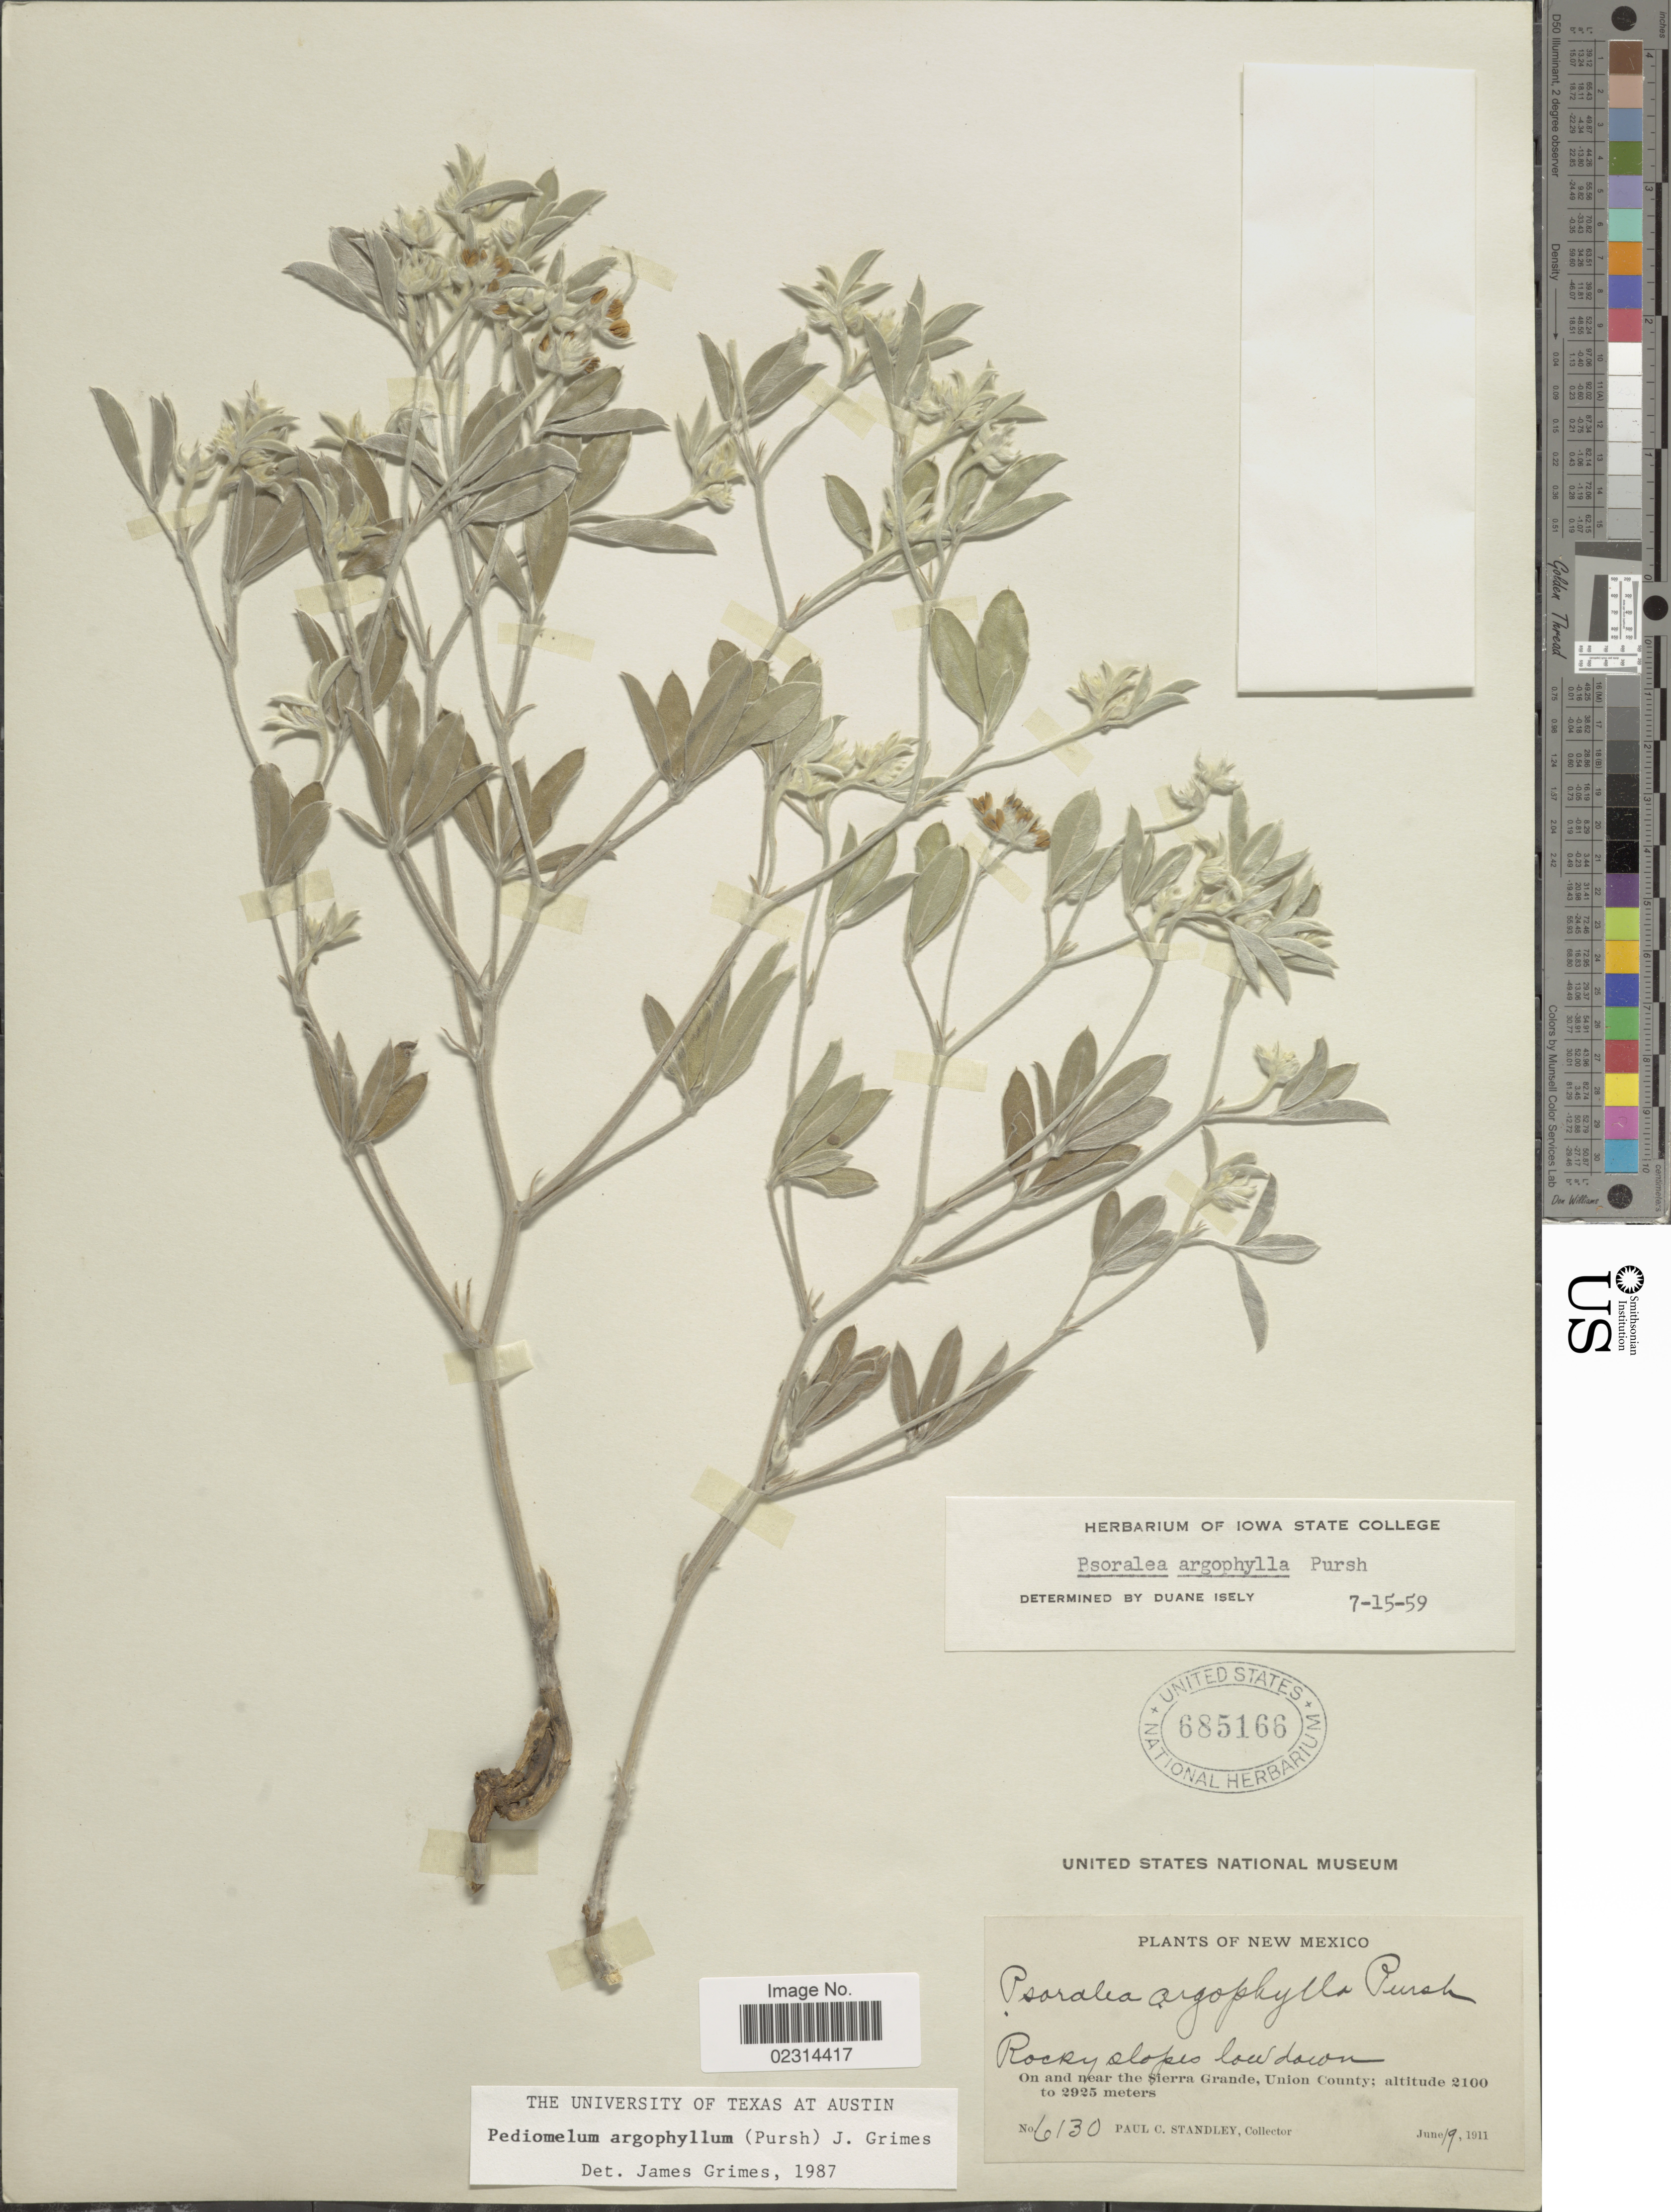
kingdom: Plantae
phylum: Tracheophyta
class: Magnoliopsida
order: Fabales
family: Fabaceae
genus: Pediomelum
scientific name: Pediomelum argophyllum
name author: (Pursh) J.W. Grimes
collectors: P. C. Standley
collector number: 6130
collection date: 1911-06-19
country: United States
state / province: New Mexico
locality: On and near the Sierra Grande, Union County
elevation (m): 2100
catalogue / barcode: US 685166